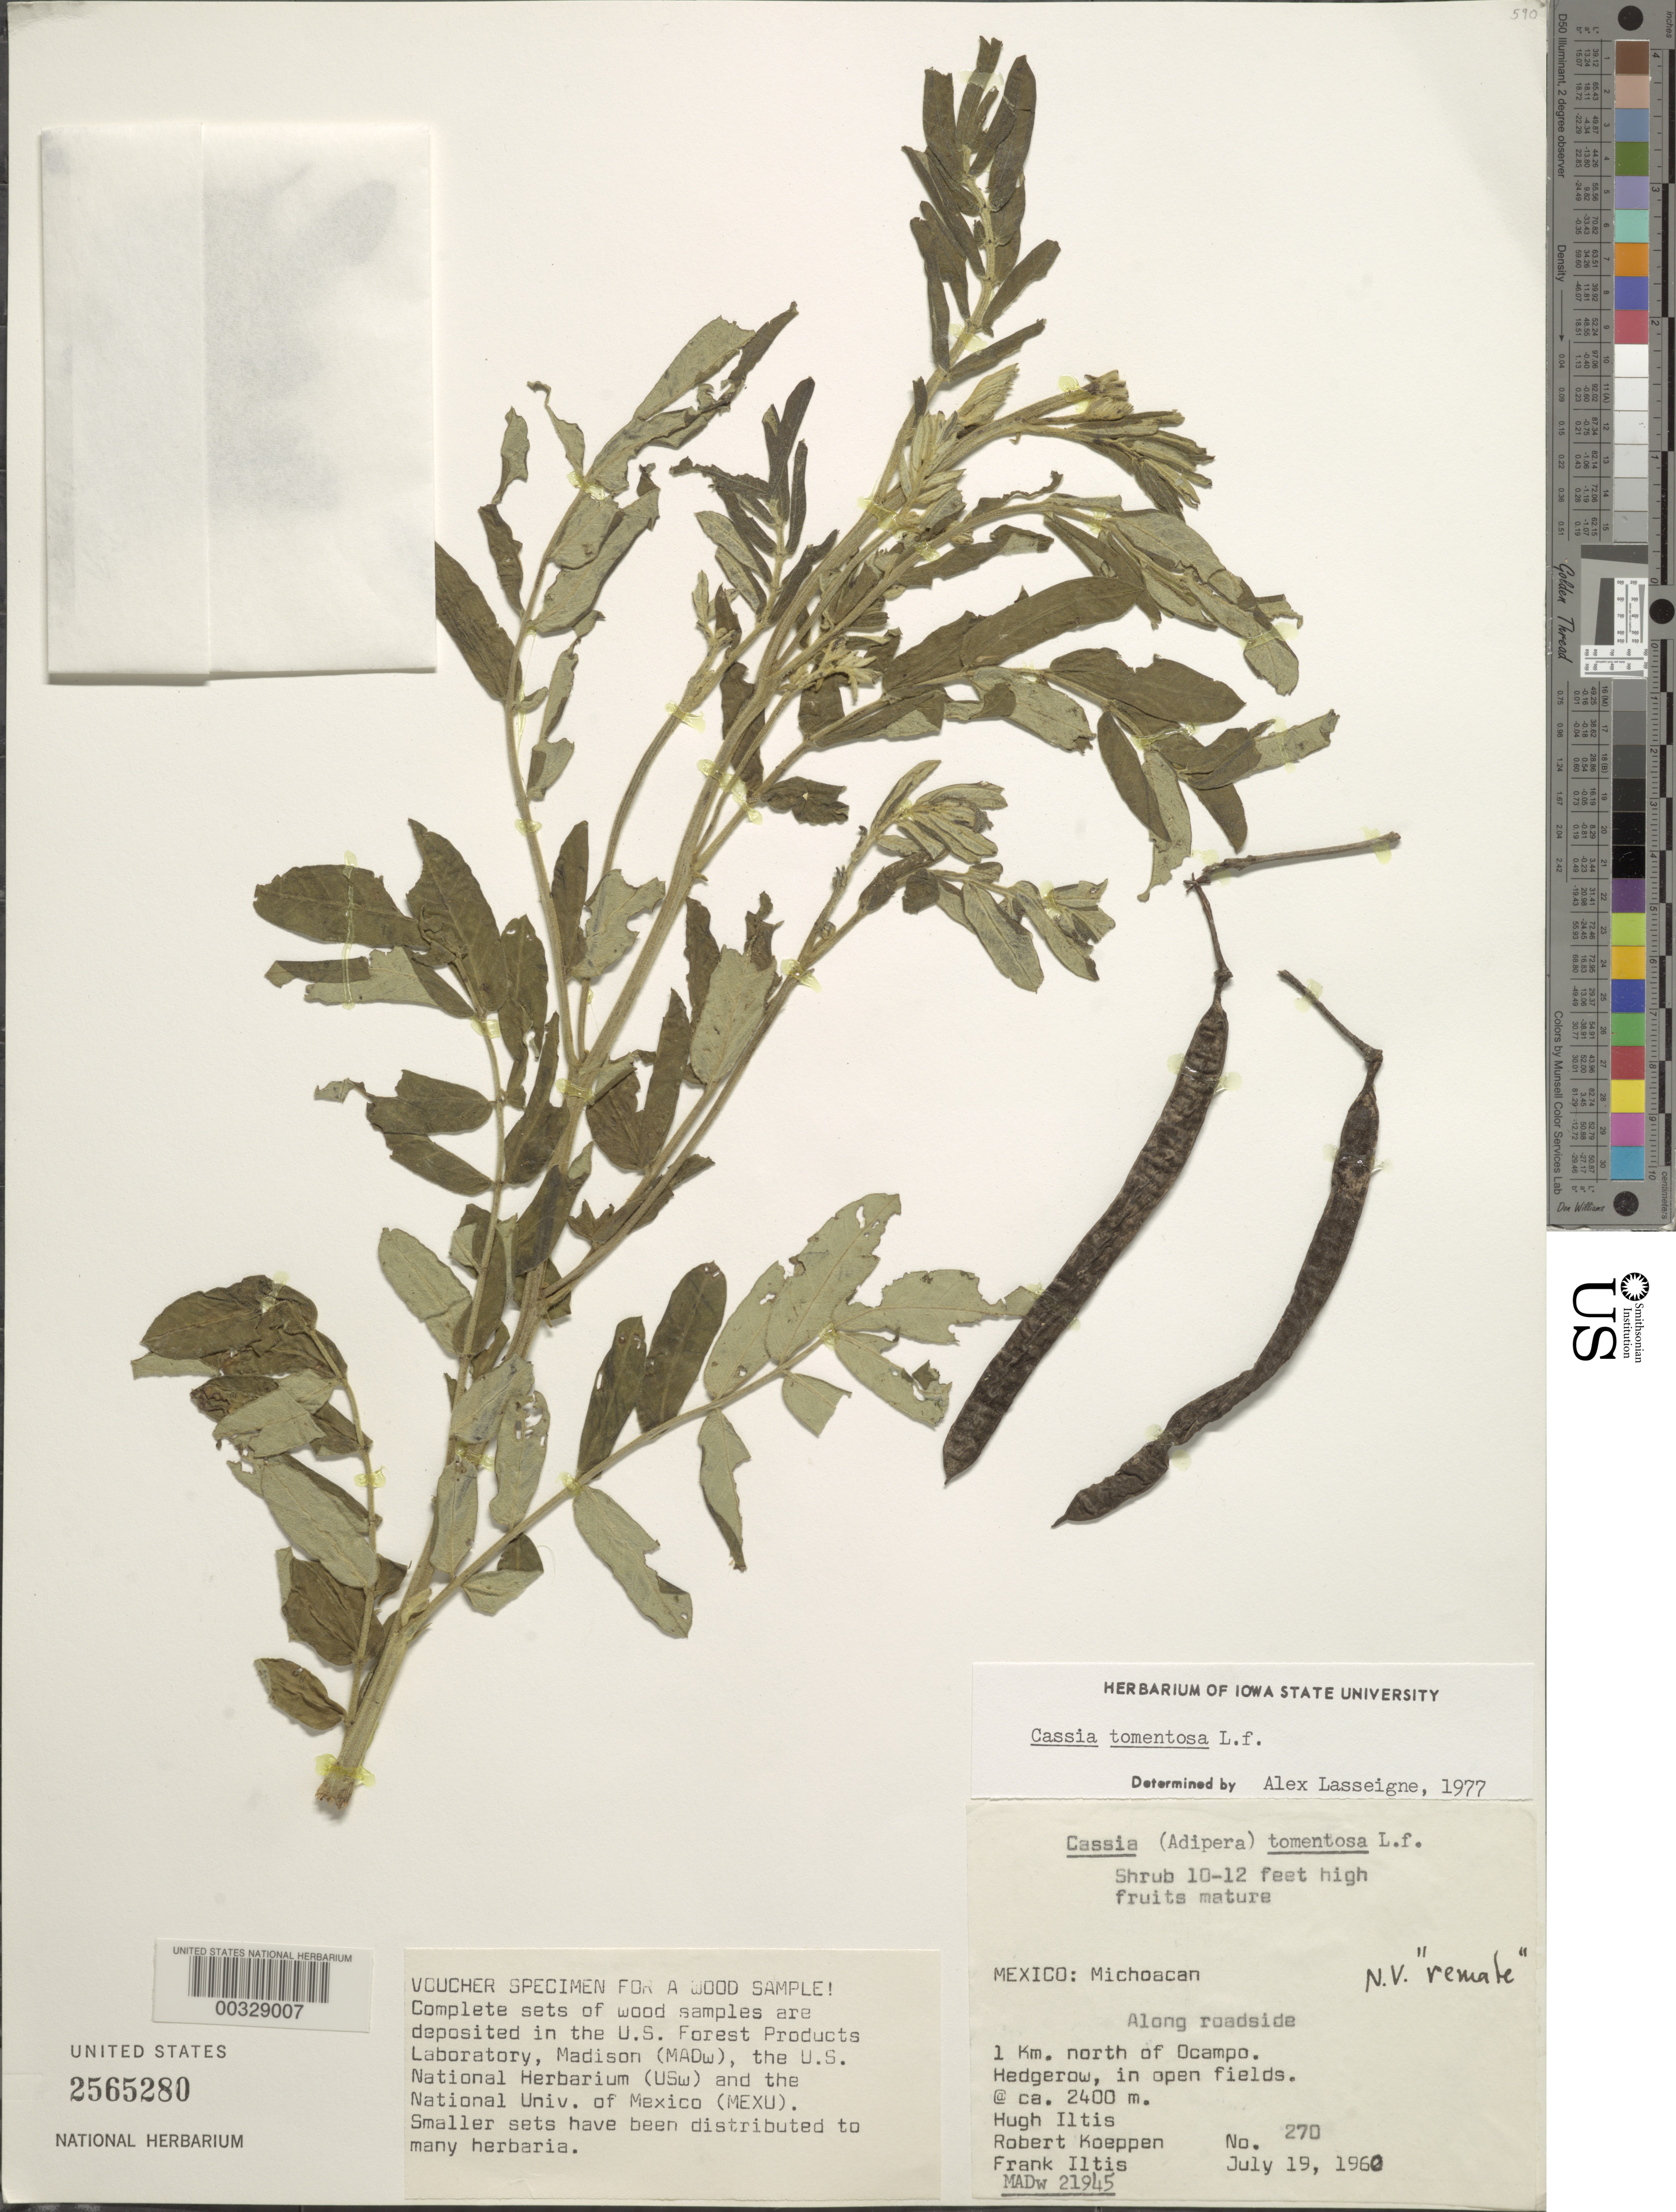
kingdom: Plantae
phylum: Tracheophyta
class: Magnoliopsida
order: Fabales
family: Fabaceae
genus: Senna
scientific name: Senna multiglandulosa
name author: (Jacq.) H.S. Irwin & Barneby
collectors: H. H. Iltis, R. C. Koeppen & F. S. Iltis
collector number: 270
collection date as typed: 19 Jul 1960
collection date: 1960-07-19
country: Mexico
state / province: Michoacán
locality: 1 km N of Ocampo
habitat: Hedgerow in open fields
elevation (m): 2400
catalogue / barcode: US 2565280